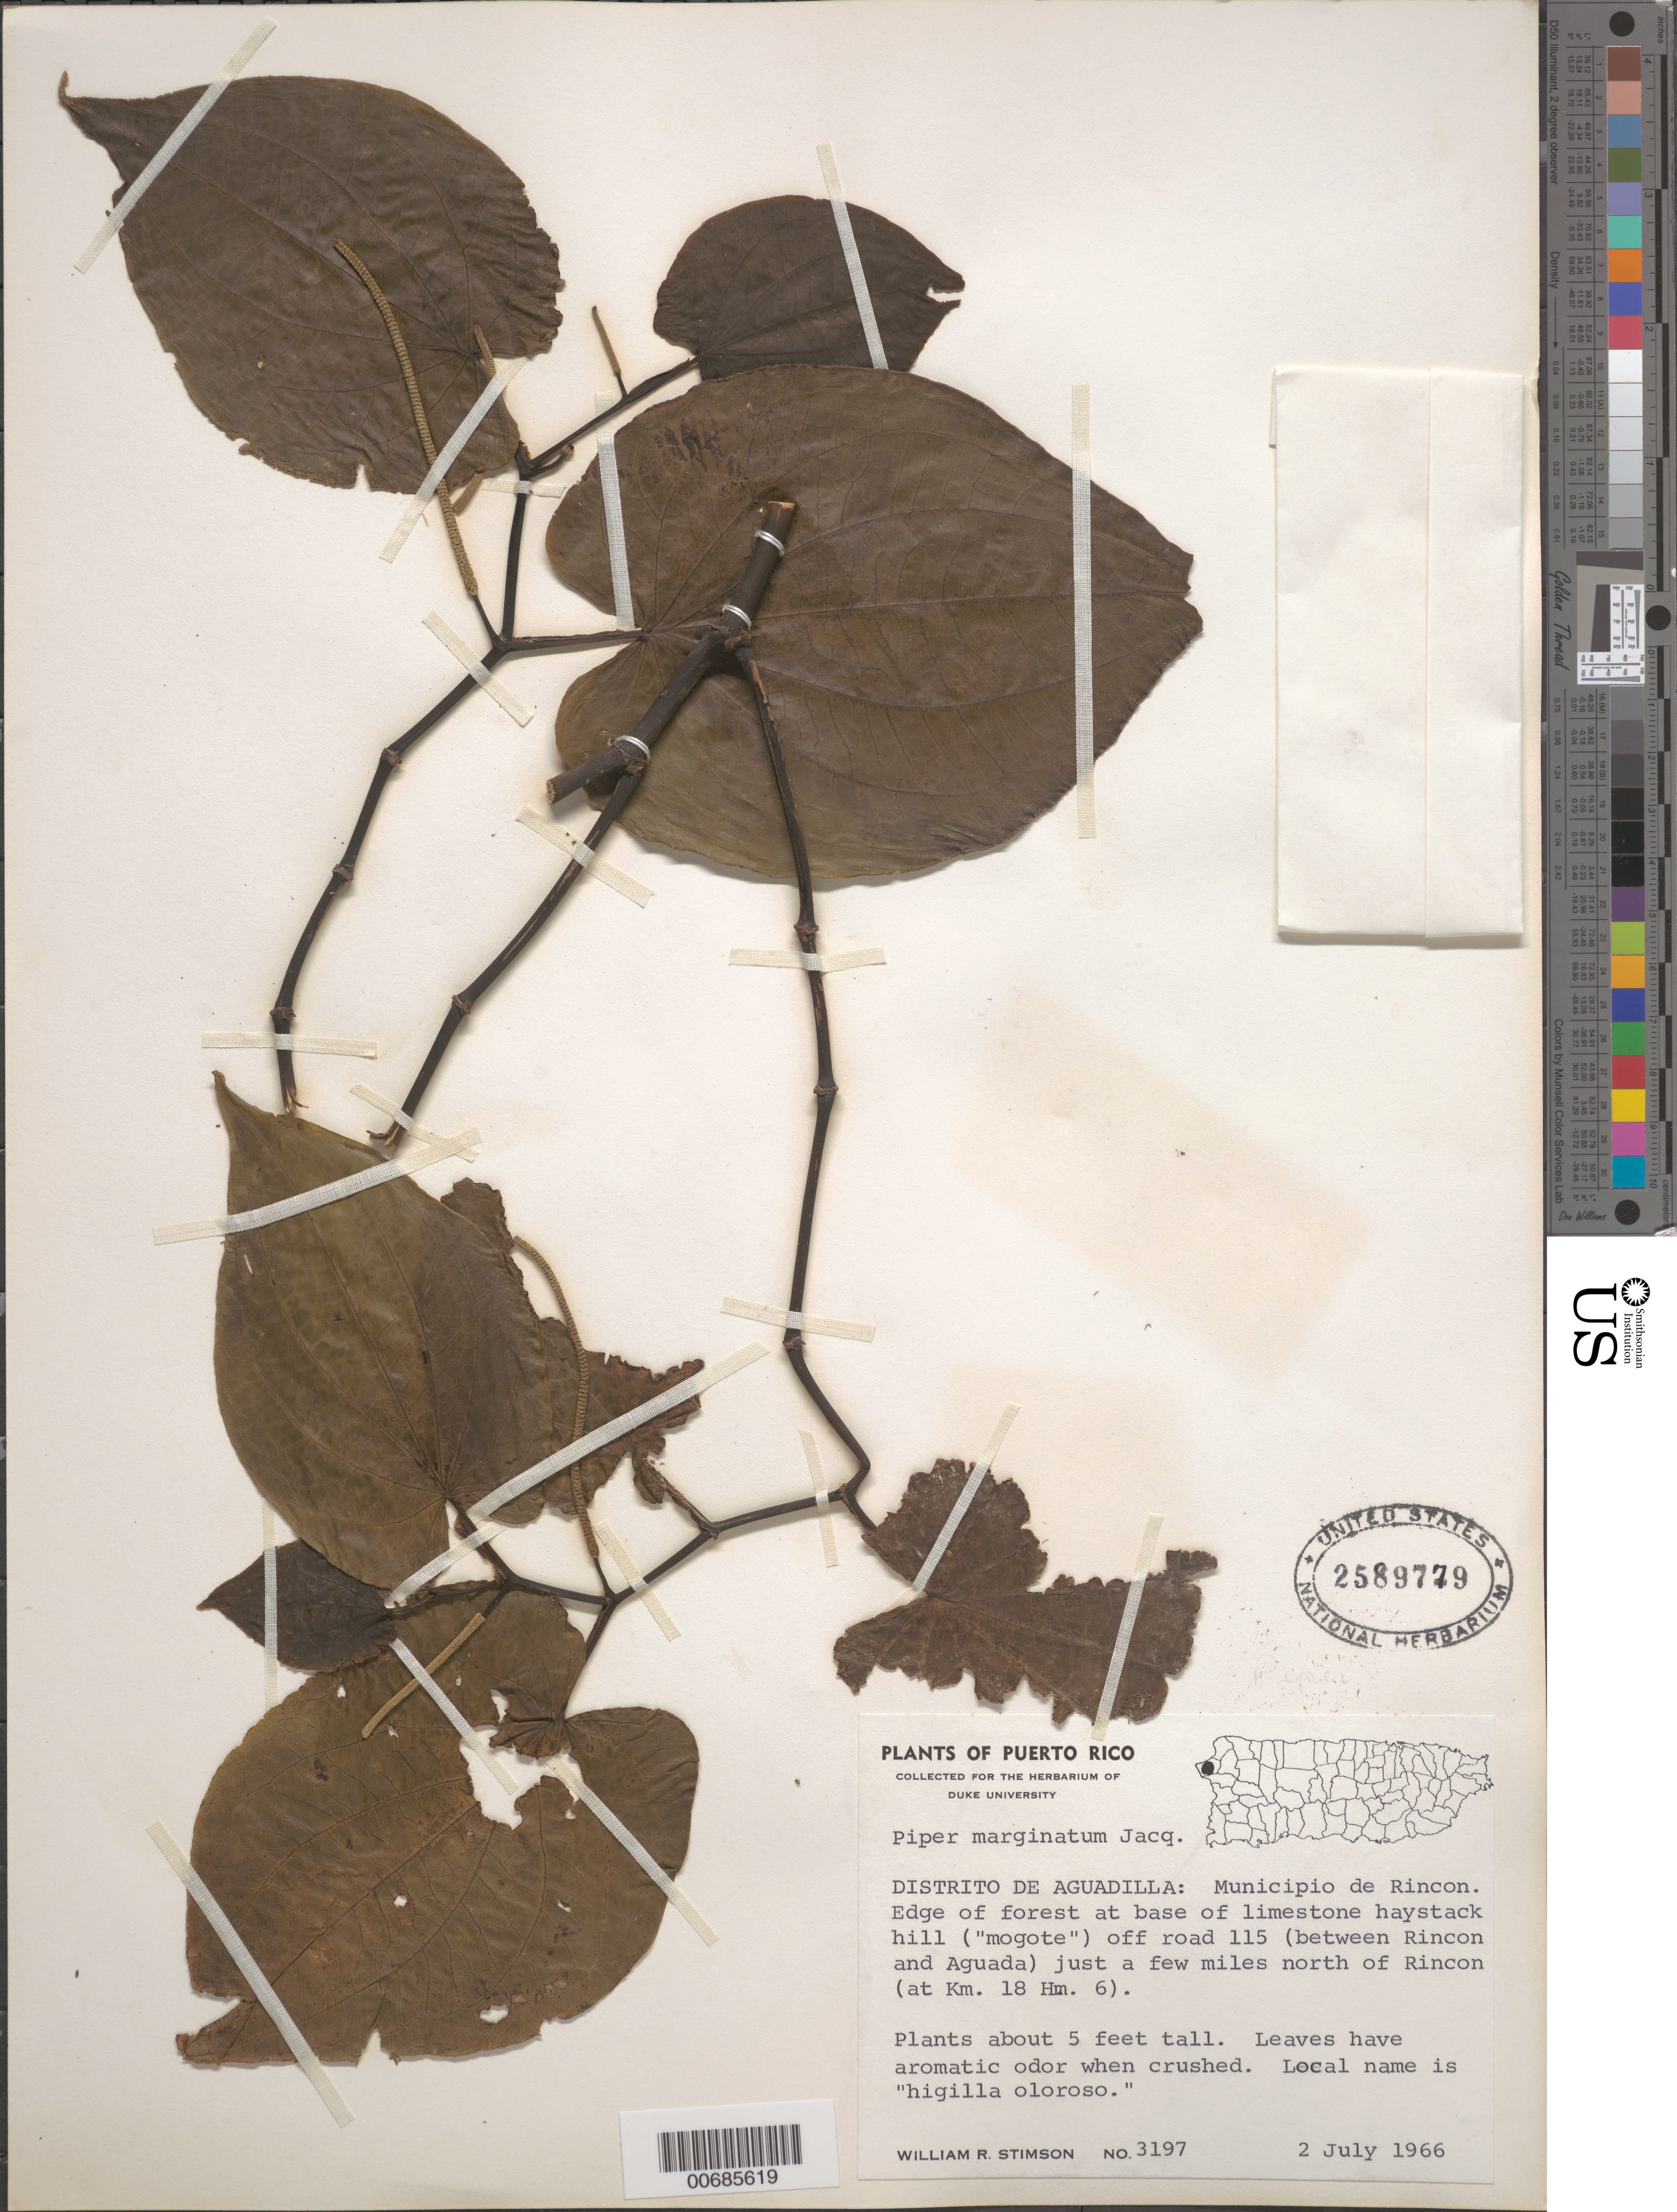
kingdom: Plantae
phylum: Tracheophyta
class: Magnoliopsida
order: Piperales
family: Piperaceae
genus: Piper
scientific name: Piper marginatum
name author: Jacq.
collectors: W. R. Stimson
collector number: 3197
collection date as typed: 02 Jul 1966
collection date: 1966-07-02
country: Puerto Rico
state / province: Auadilla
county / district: Rincon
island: Greater Antilles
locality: Districto de Aguadilla: Municipio de Rincon. Edge of forsest at base of limestone haystack hill ("mogote") off road 115 (between Rincon and Aguada) just a few miles north of Rincon (at Km. 18 Hm. 6)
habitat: Edge of forsest at base of limestone haystack hill ("mogote").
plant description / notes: Common name: "hiigilla oloroso"; Common name language: Local name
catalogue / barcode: US 2589779